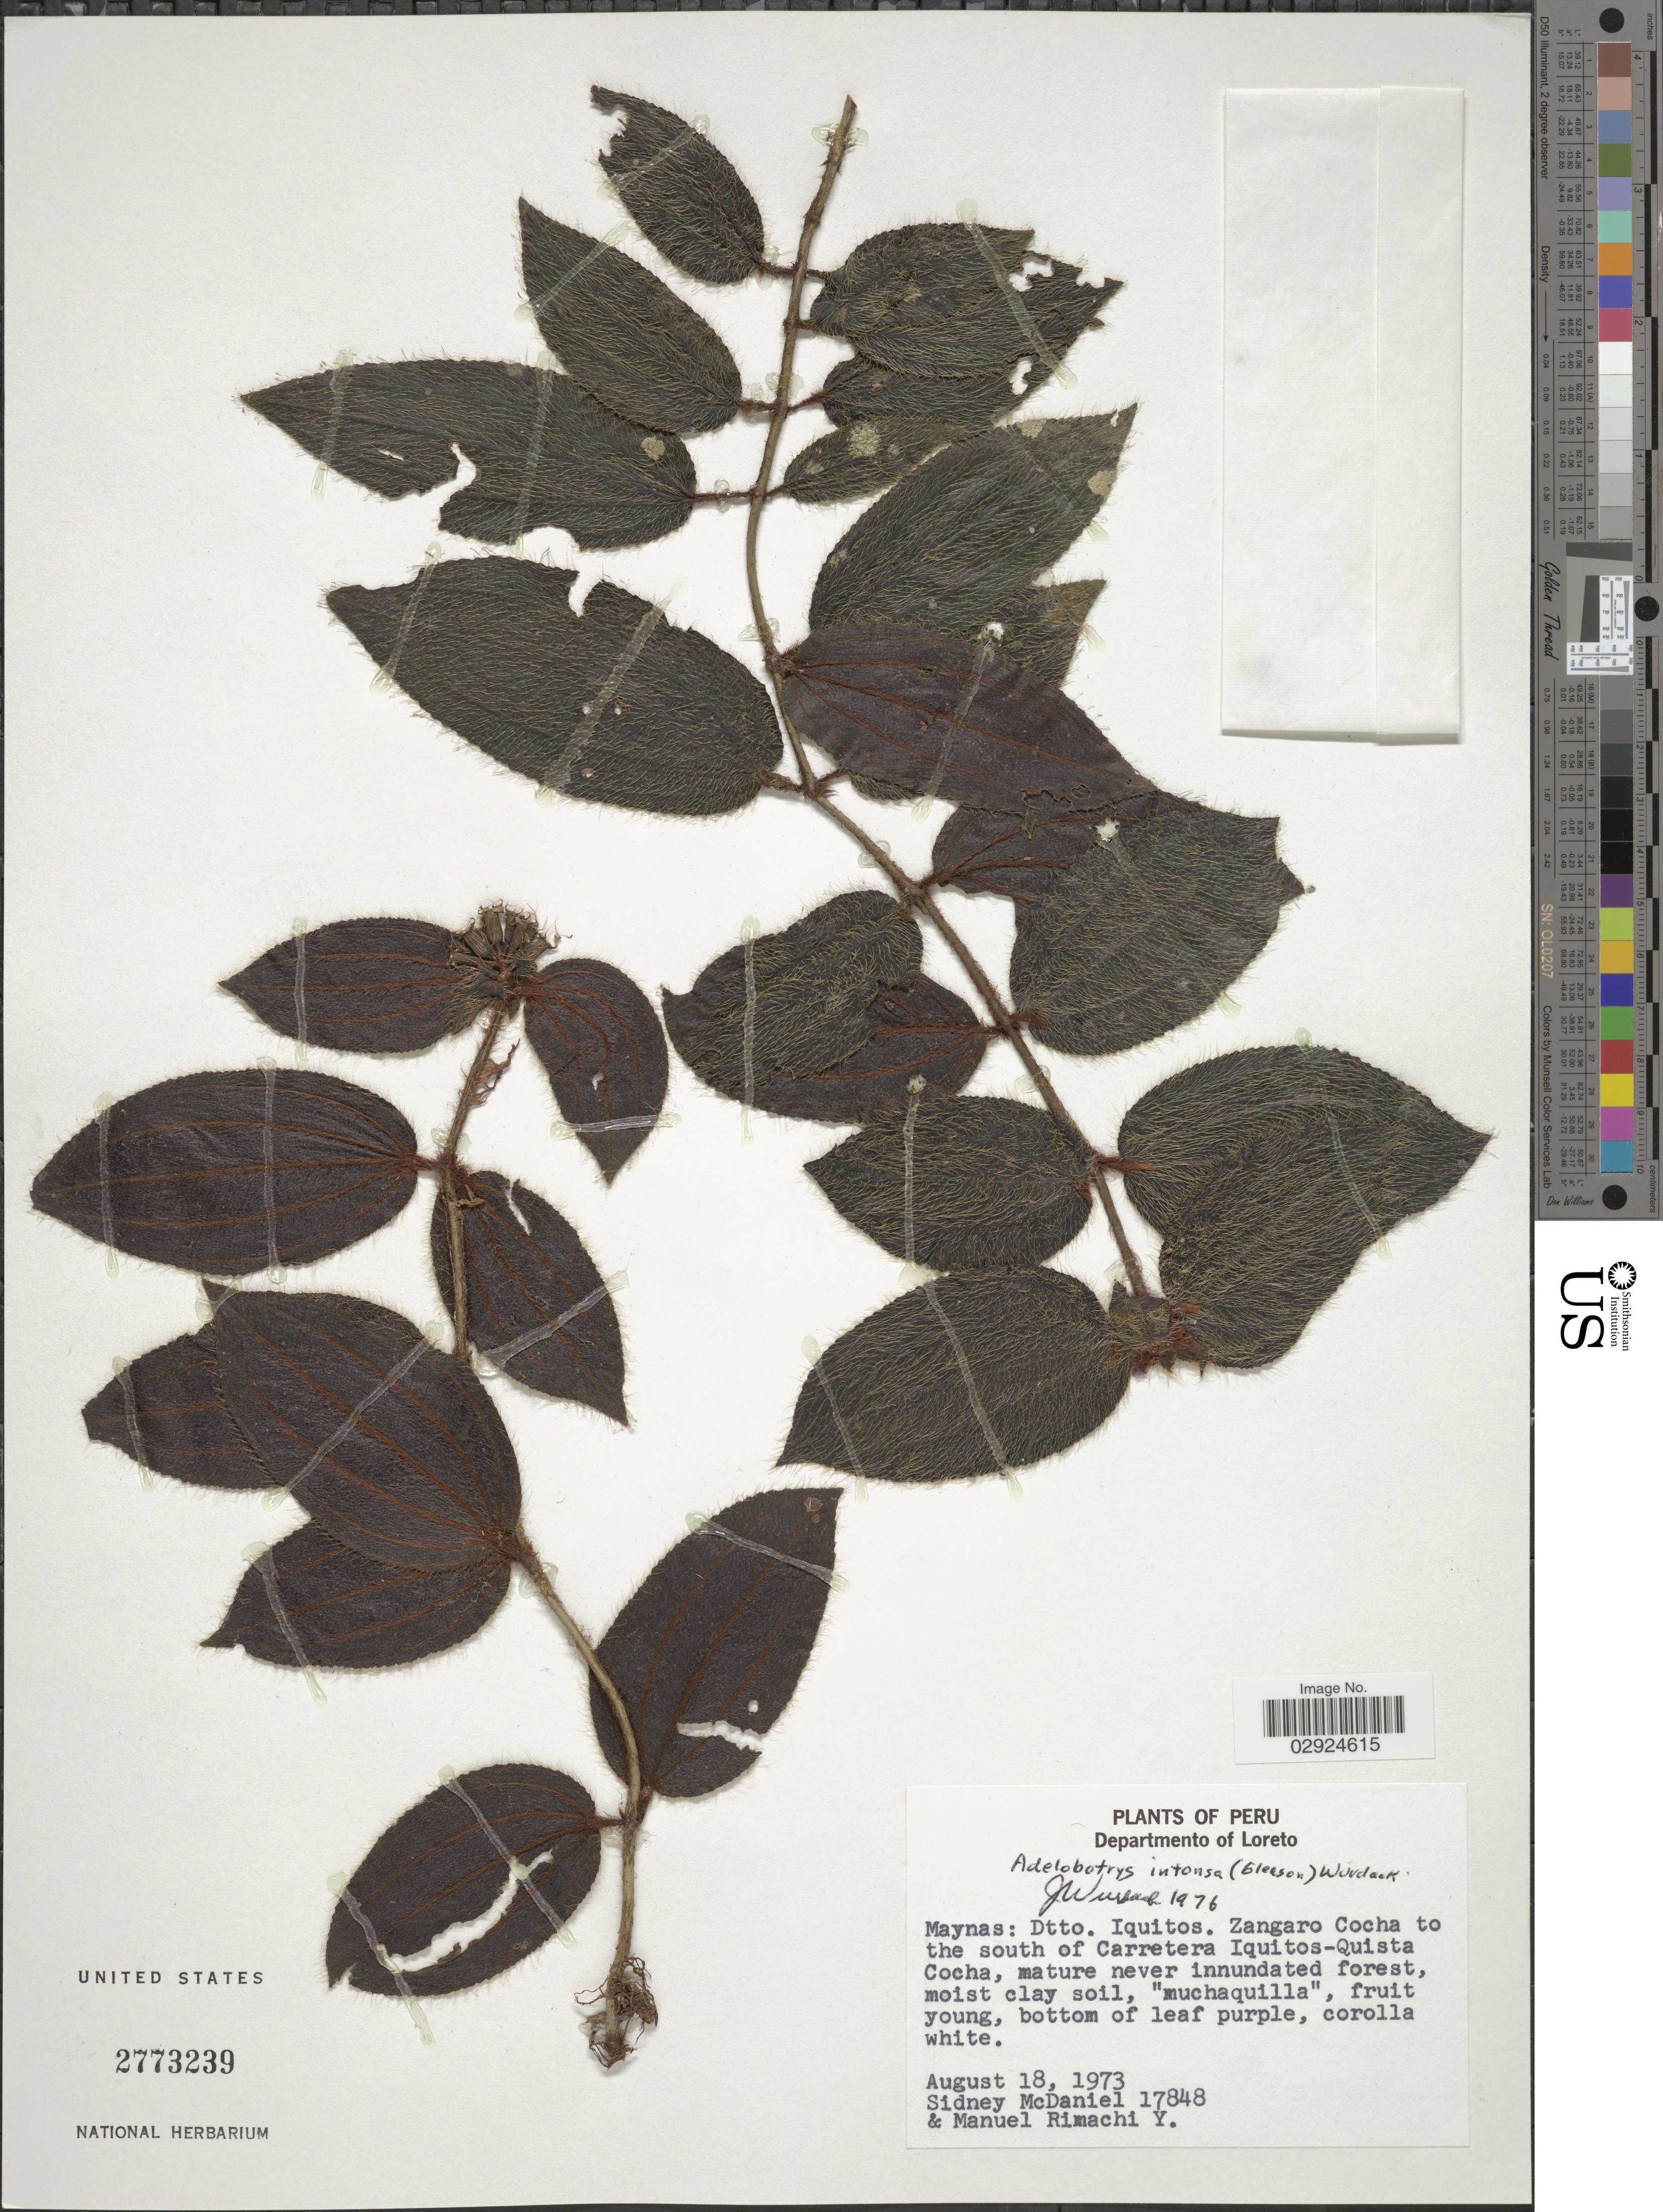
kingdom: Plantae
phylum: Tracheophyta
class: Magnoliopsida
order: Myrtales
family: Melastomataceae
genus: Adelobotrys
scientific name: Adelobotrys intonsus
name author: (Gleason) Wurdack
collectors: S. McDaniel & M. Rimachi Y.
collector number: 17848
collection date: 1973-08-18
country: Peru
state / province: Loreto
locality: Departamento of Loreto. Maynas: Dtto. Iquitos. Zangaro Cocha to the south of Carretera Iquitos-Quista Cocha.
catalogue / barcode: US 2773239